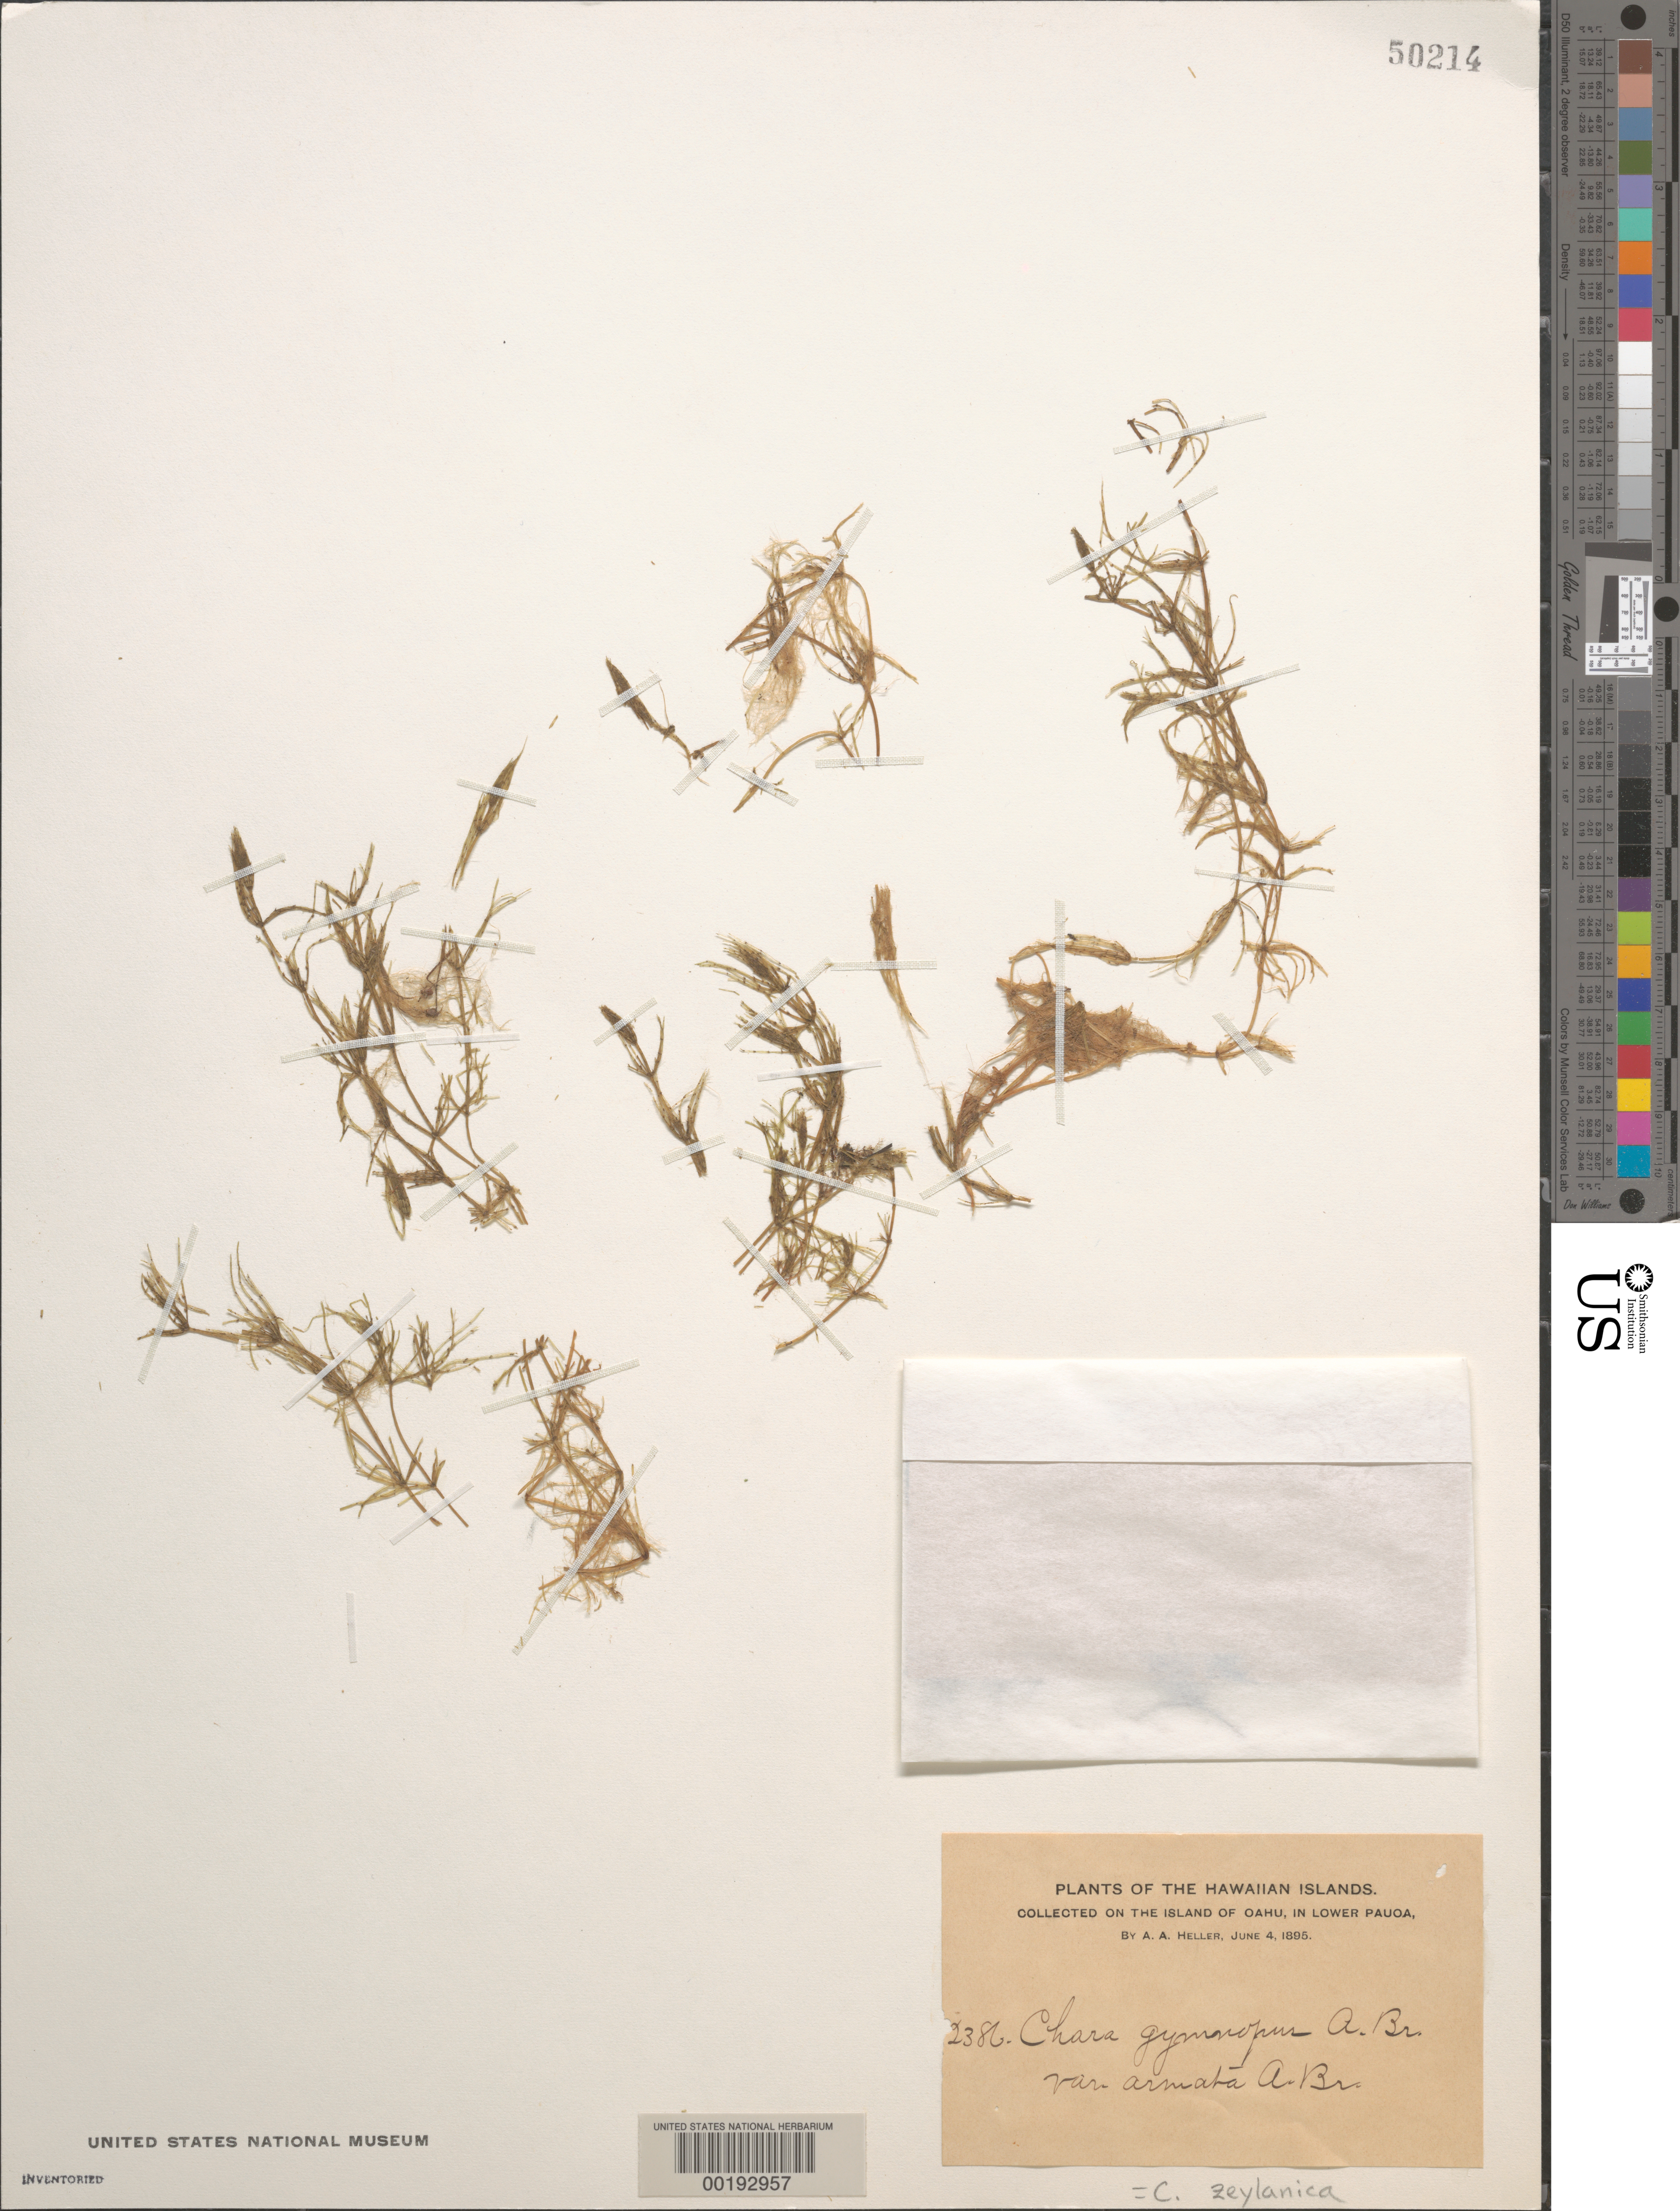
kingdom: Plantae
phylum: Charophyta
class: Charophyceae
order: Charales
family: Characeae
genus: Chara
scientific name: Chara zeylanica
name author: J.G. Klein ex Willd.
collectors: A. A. Heller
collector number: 2386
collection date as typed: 04 Jun 1895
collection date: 1895-06-04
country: United States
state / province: Hawaii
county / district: Honolulu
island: Oahu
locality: Lower Pauoa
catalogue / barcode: US 50214